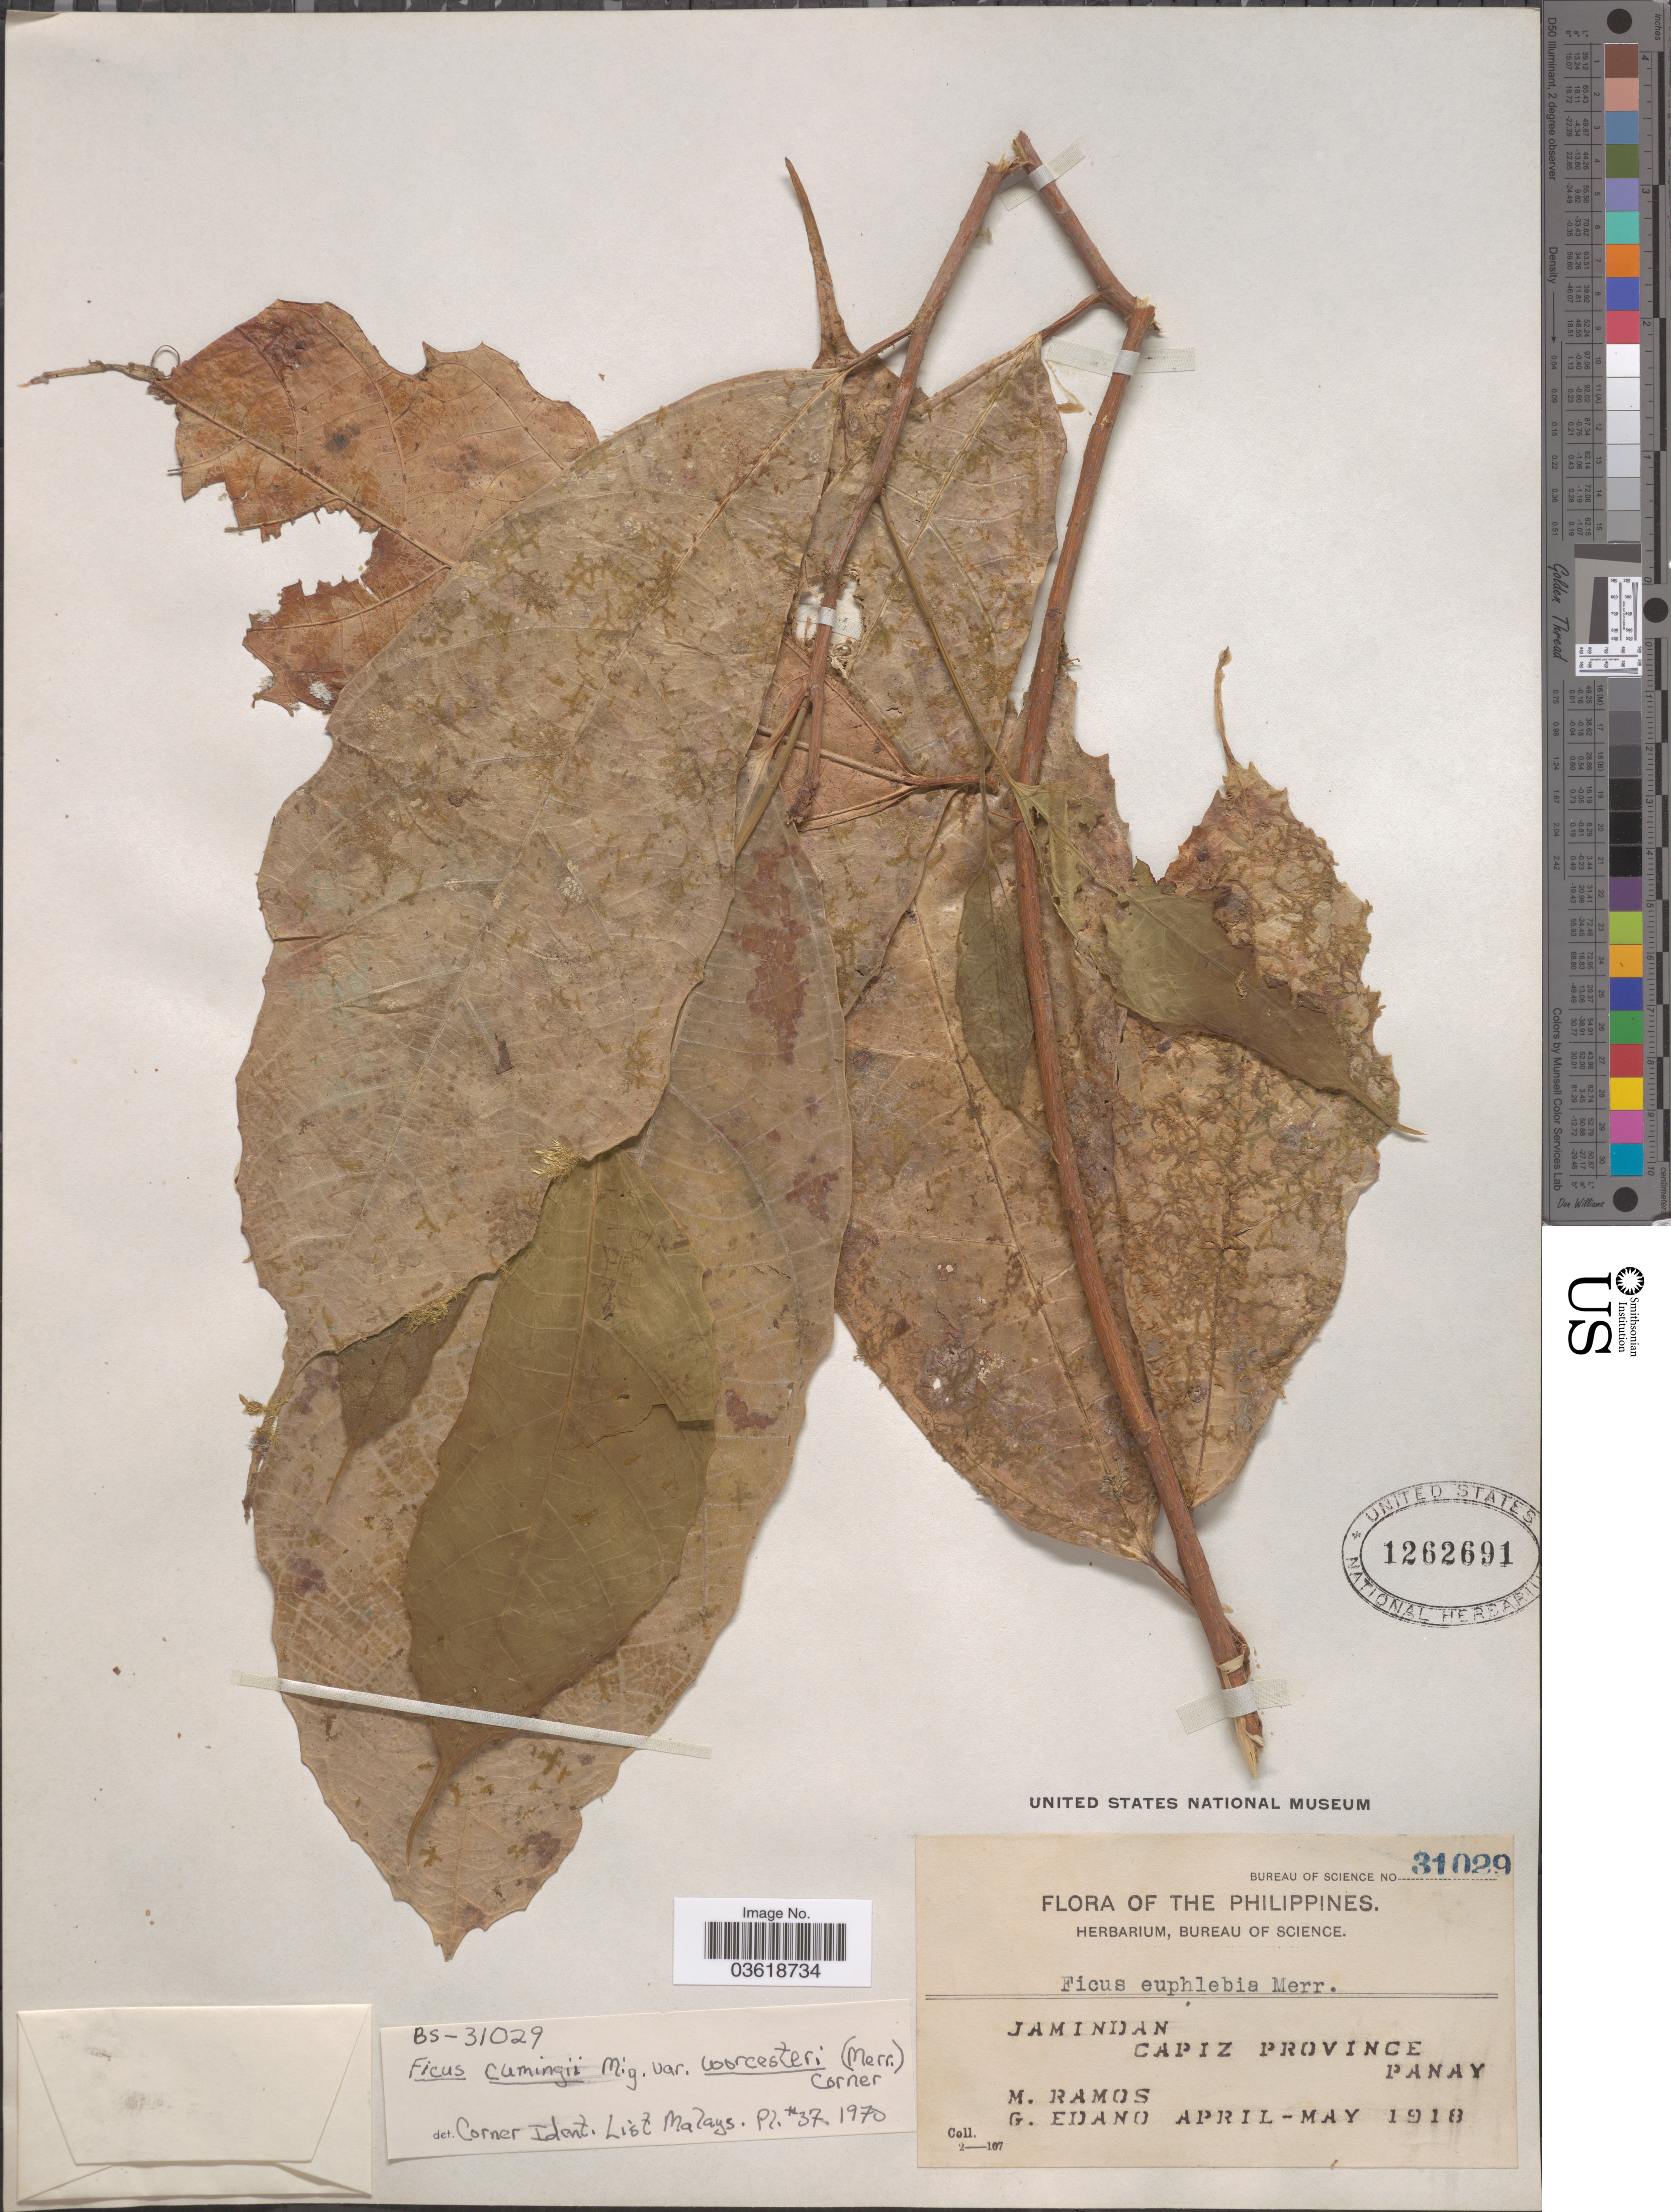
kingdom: Plantae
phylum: Tracheophyta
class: Magnoliopsida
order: Rosales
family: Moraceae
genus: Ficus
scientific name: Ficus worcesteri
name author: Merr.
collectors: M. Ramos & G. Edaño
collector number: Bureau of Science 31029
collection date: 1918-04/1918-05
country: Philippines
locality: Jamindan. Capiz Province. Panay.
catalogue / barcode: US 1262691